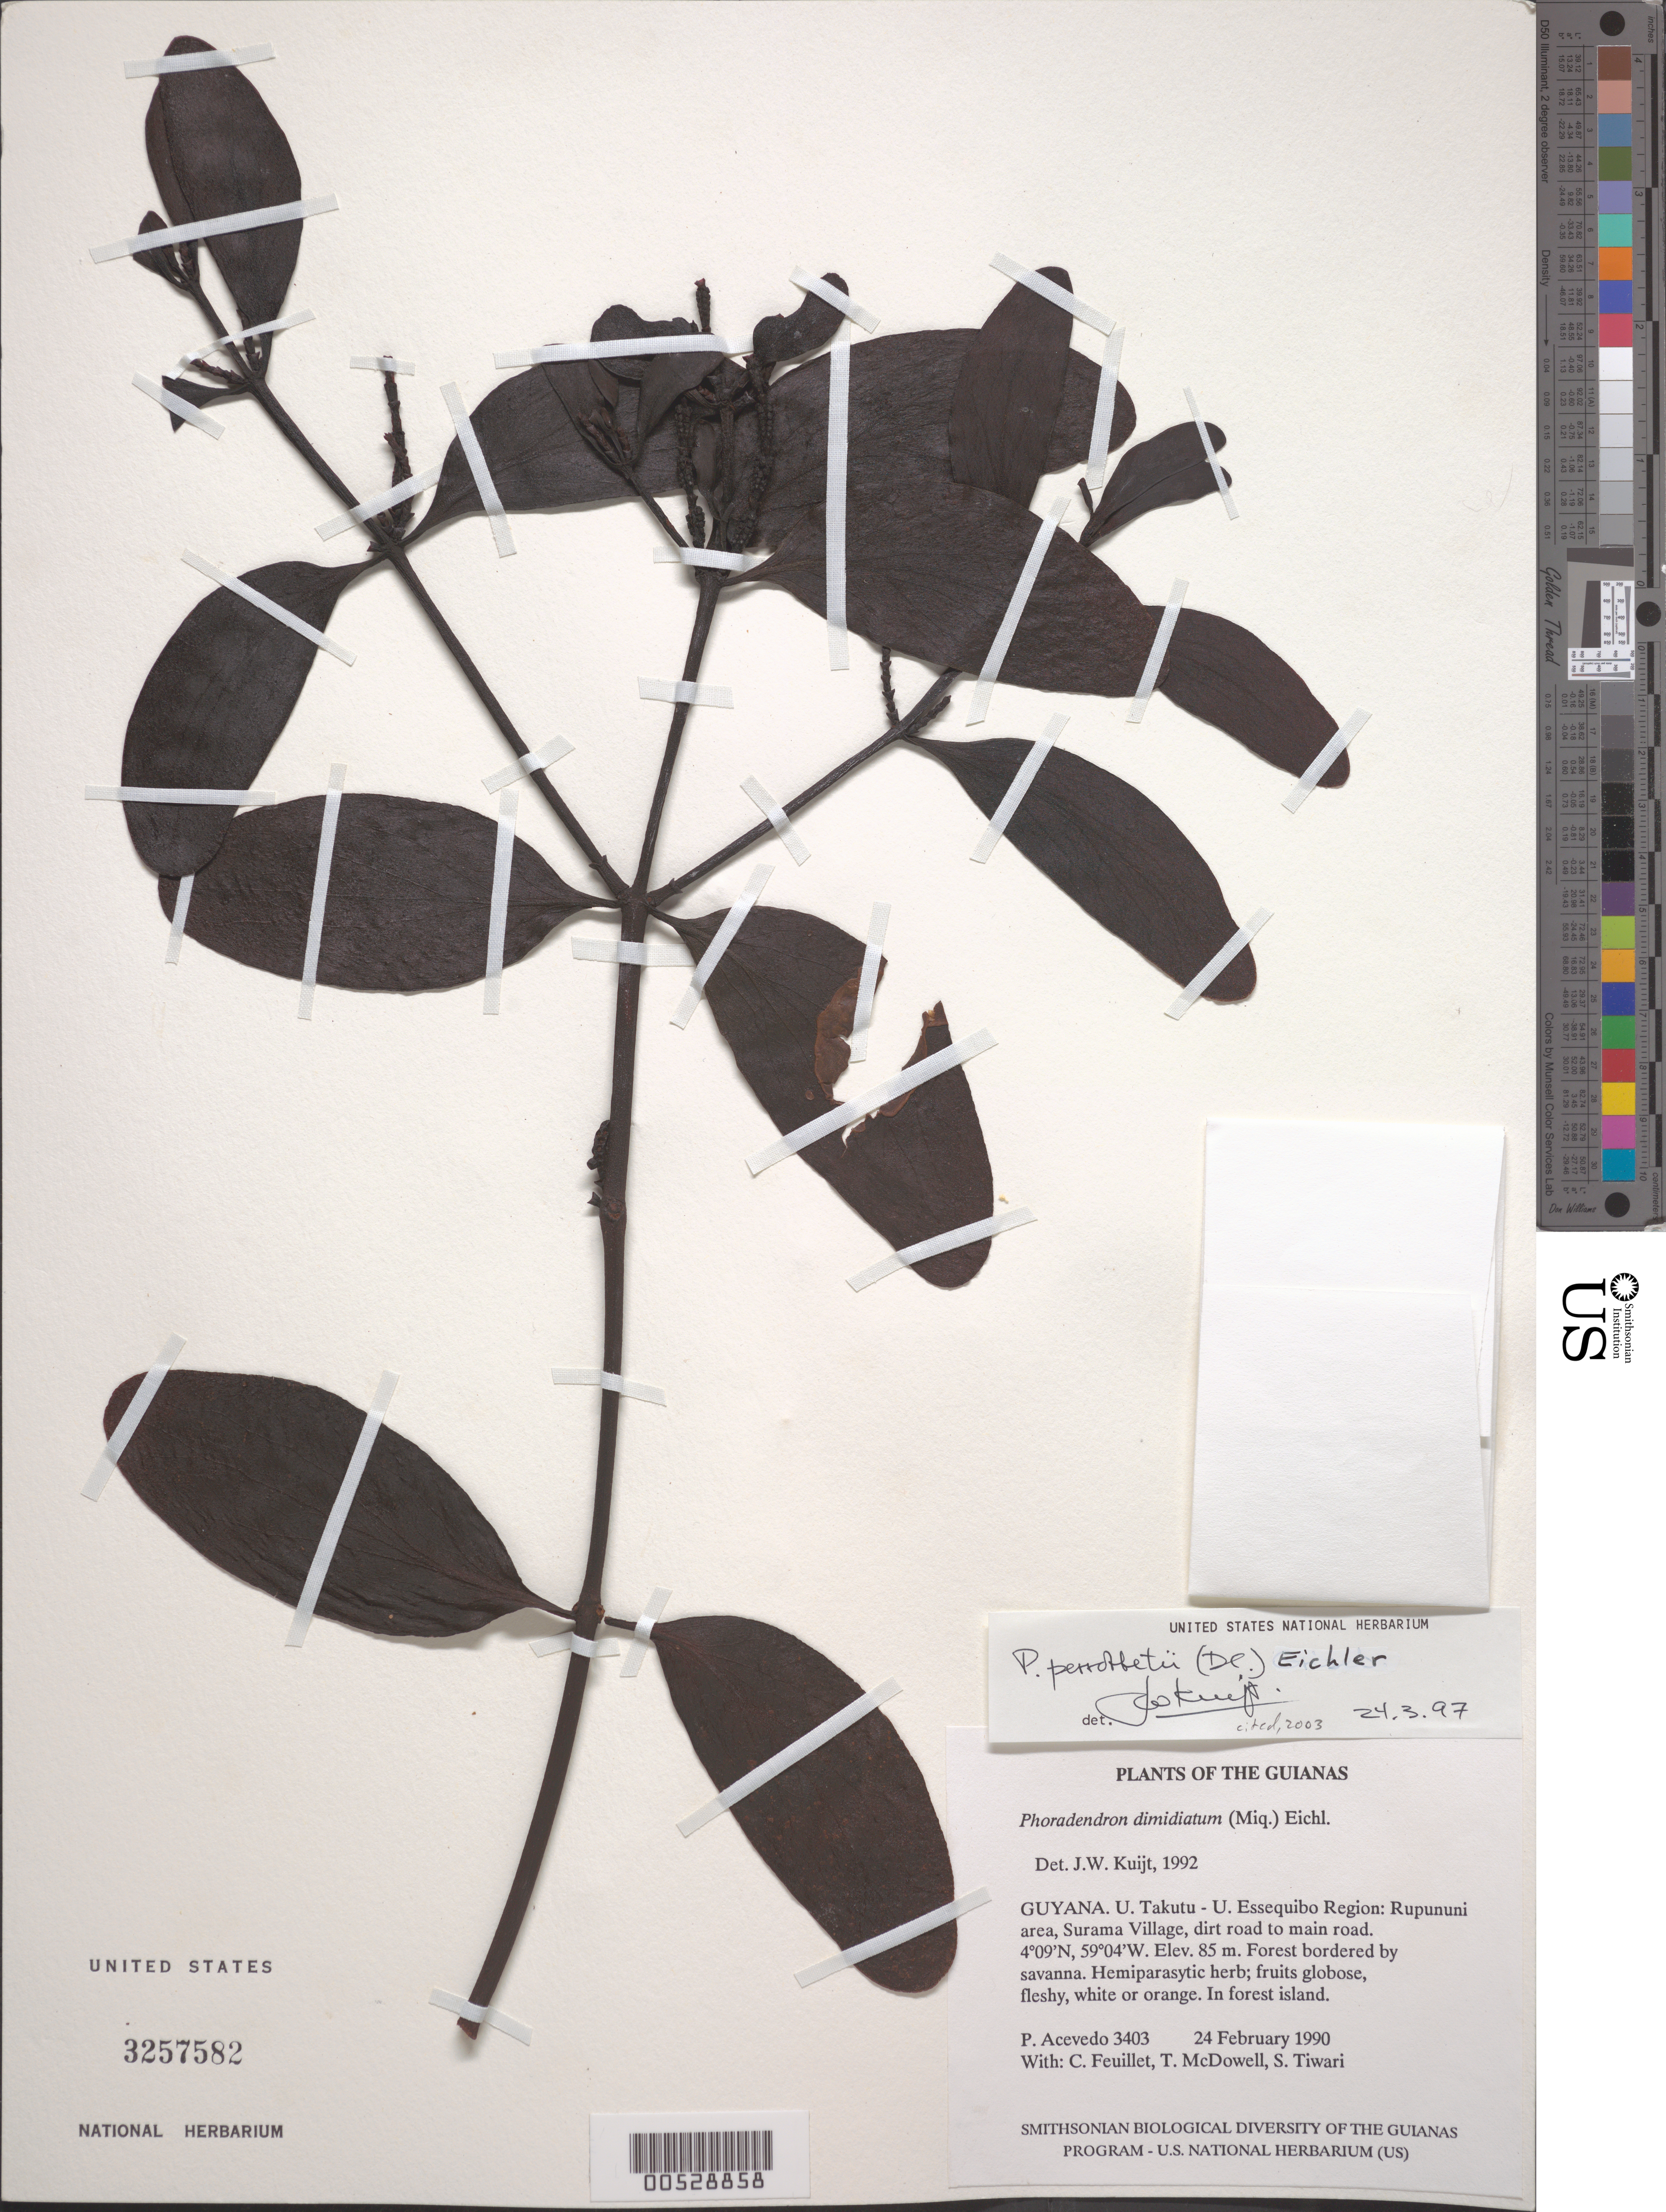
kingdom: Plantae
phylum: Tracheophyta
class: Magnoliopsida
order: Santalales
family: Viscaceae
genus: Phoradendron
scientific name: Phoradendron perrottetii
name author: (DC.) Eichler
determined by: Kuijt, Job, (CANADA)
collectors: P. Acevedo-Rodr., C. Feuillet, T. McDowell & S. Tiwari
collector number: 3403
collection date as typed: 24 Feb 1990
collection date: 1990-02-24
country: Guyana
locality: U. Takutu - U. Essequibo. Rupununi area, Surama Village, dirt road to main road.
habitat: Forest bordered by savanna.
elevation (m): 85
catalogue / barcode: US 3257582